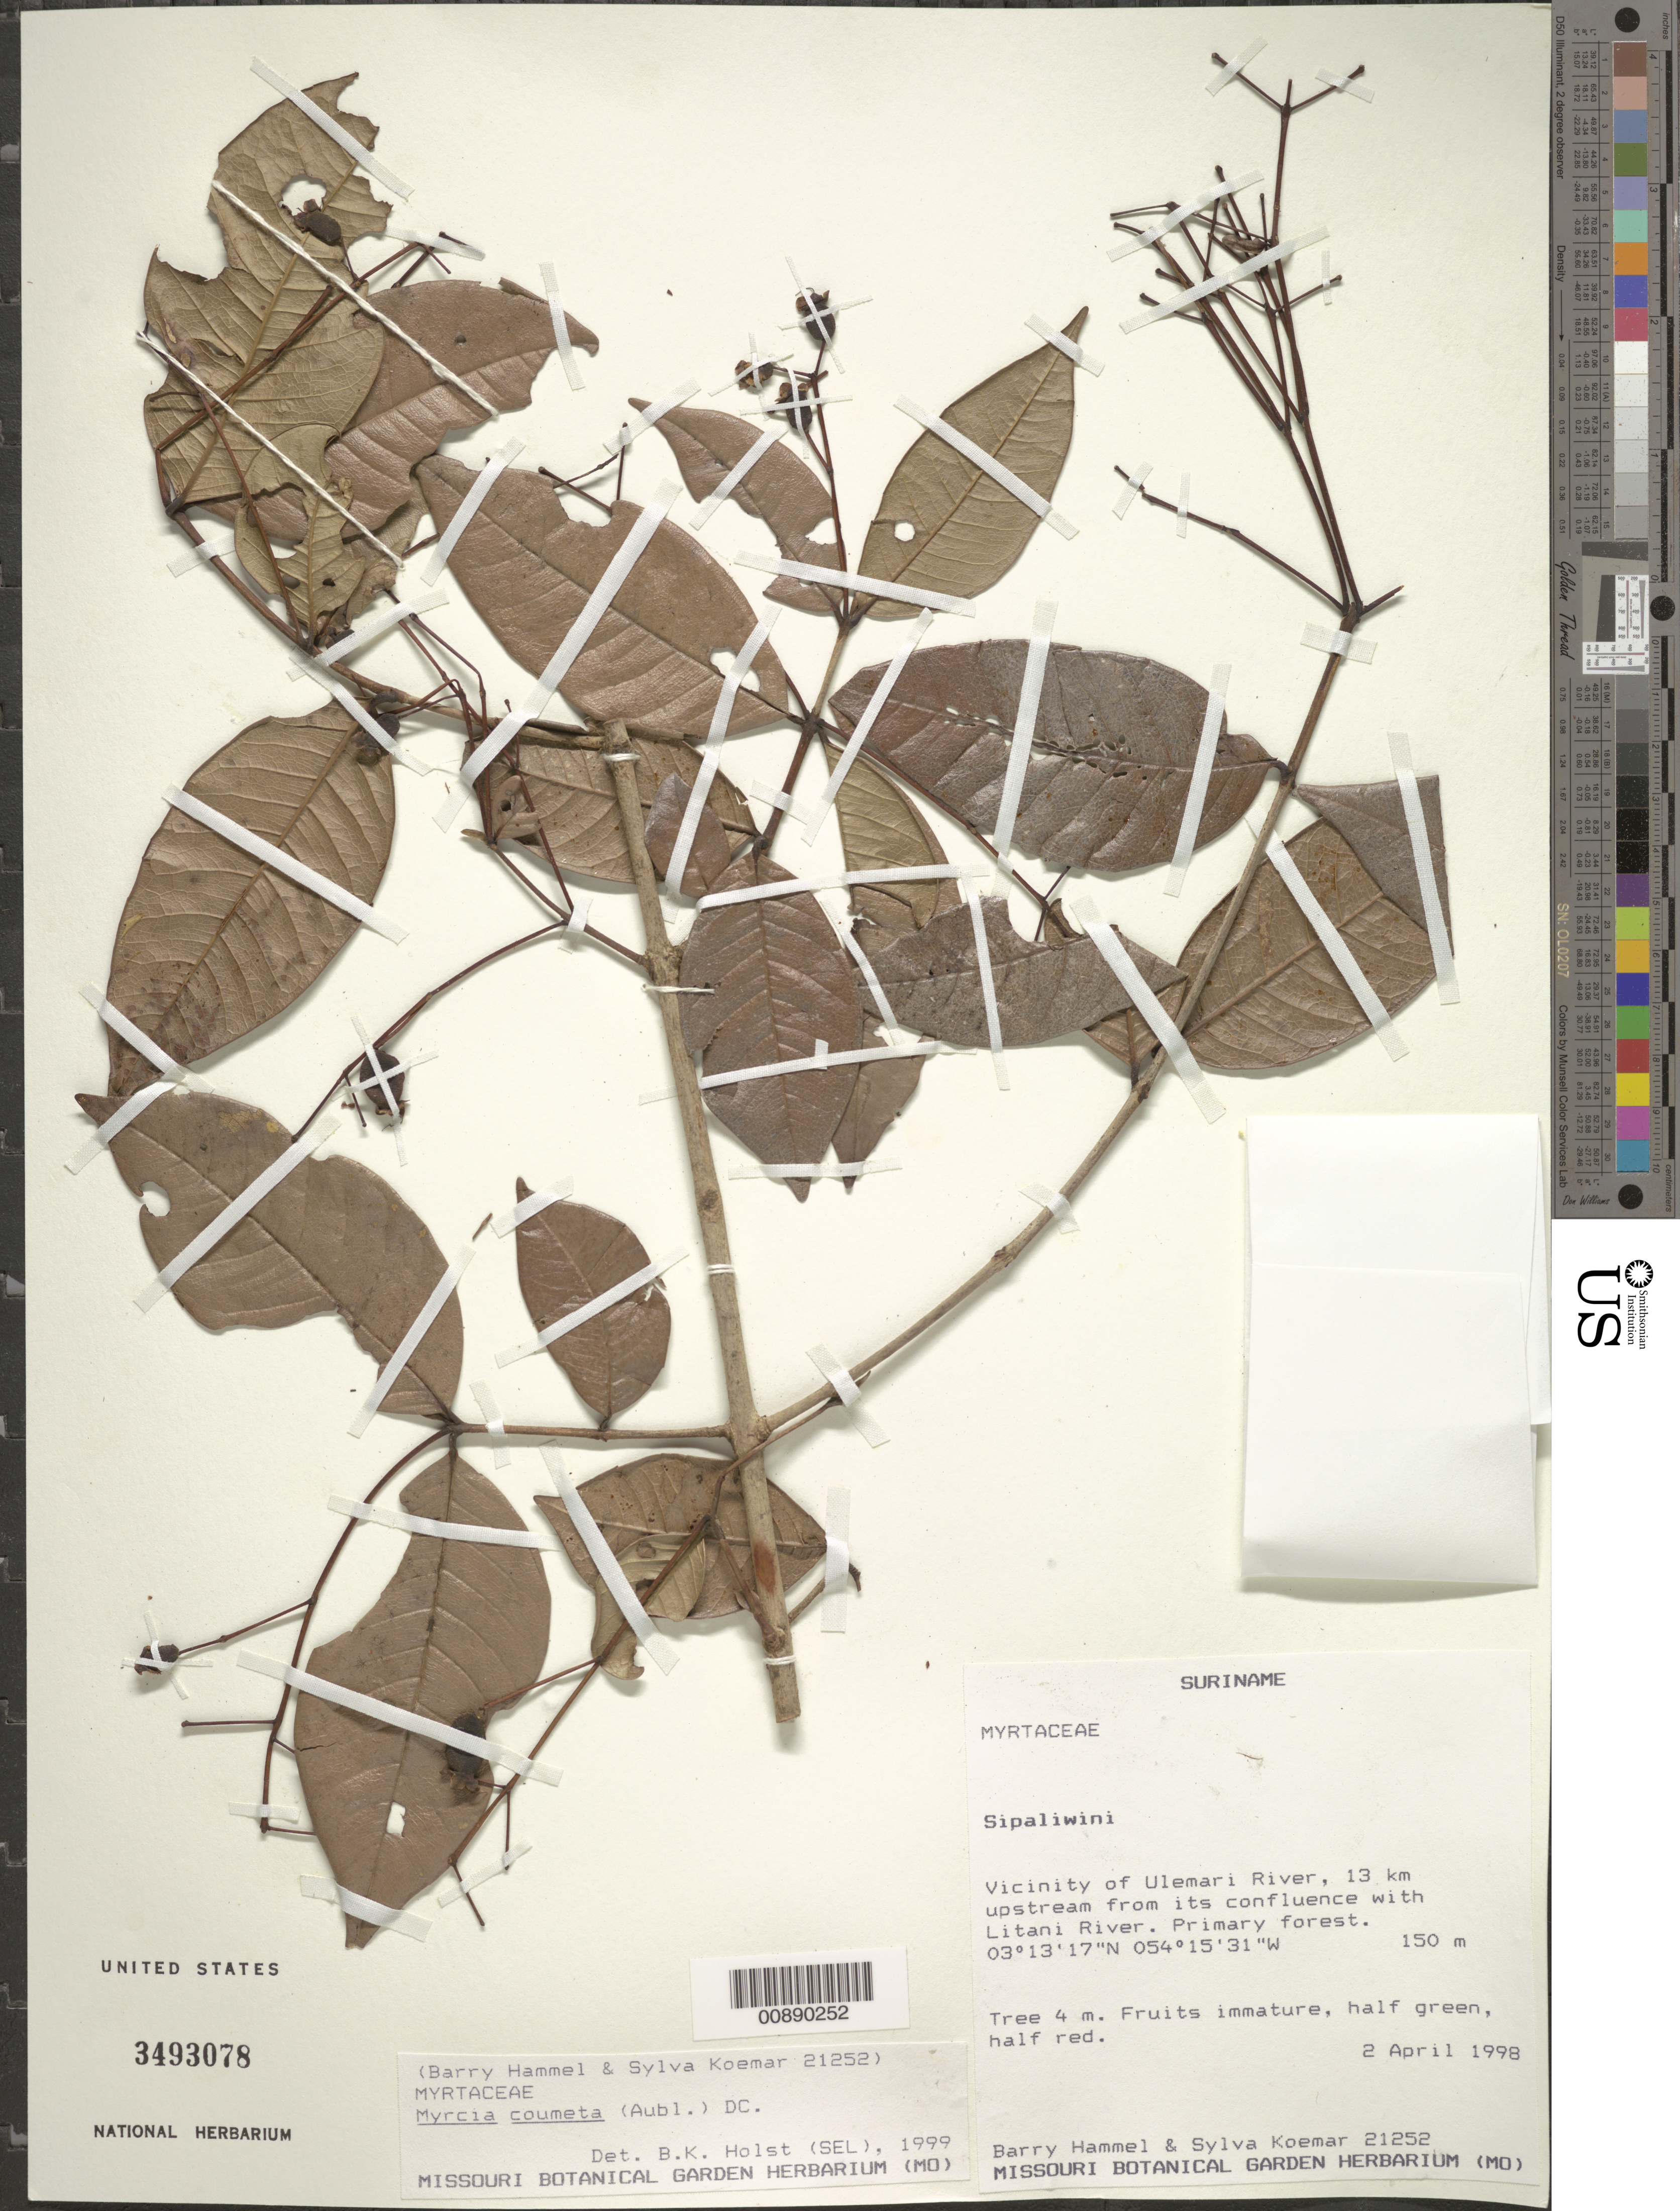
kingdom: Plantae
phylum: Tracheophyta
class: Magnoliopsida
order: Myrtales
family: Myrtaceae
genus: Myrcia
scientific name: Myrcia coumete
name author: (Aubl.) DC.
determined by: Holst, Bruce K.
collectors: B. Hammel & S. Koemar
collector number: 21252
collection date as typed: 2-Apr-98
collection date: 1998-04-02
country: Suriname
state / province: Sipaliwini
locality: Ulemari R., 13 km upstream from confl. with Litani R.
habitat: Primary forest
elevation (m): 150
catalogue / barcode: US 3493078